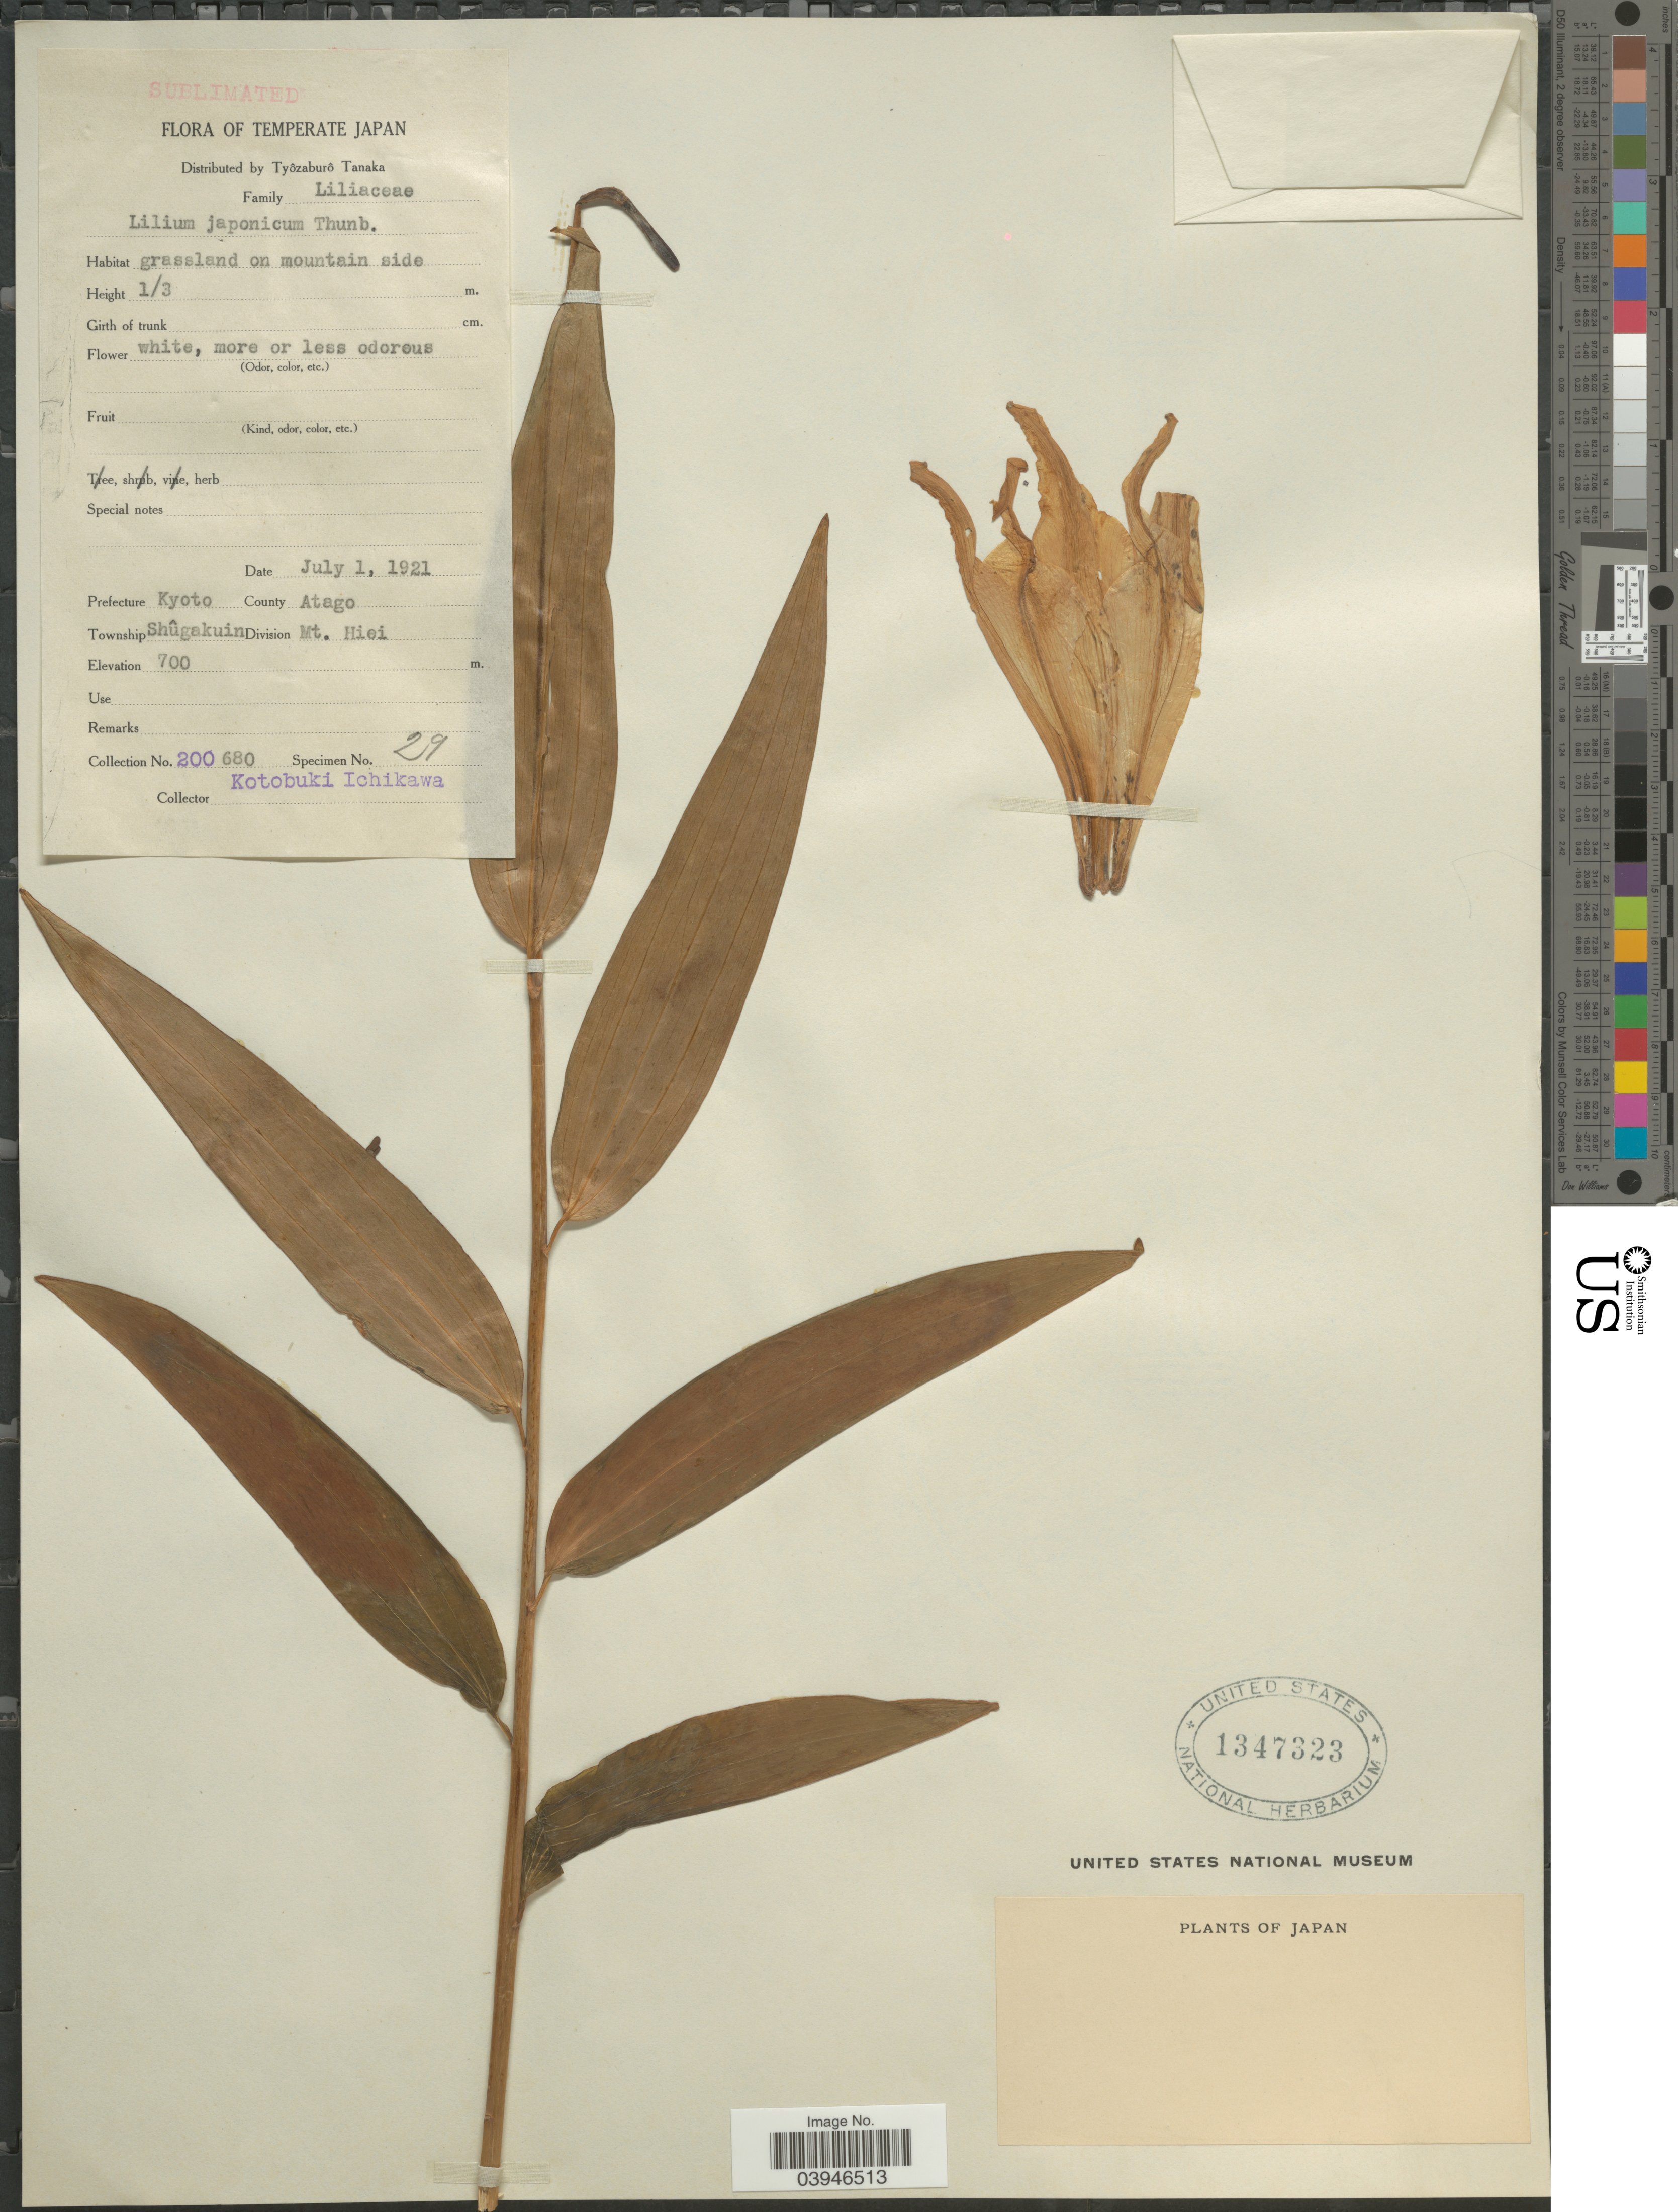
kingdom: Plantae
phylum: Tracheophyta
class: Liliopsida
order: Liliales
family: Liliaceae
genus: Lilium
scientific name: Lilium japonicum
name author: Thunb.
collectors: K. Ichikawa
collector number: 200680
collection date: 1921-07-01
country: Japan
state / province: Kyoto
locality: Prefecture Kyoto. County Atago. Township Shûgakuin. Division Mt. Hiei.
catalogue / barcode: US 1347323